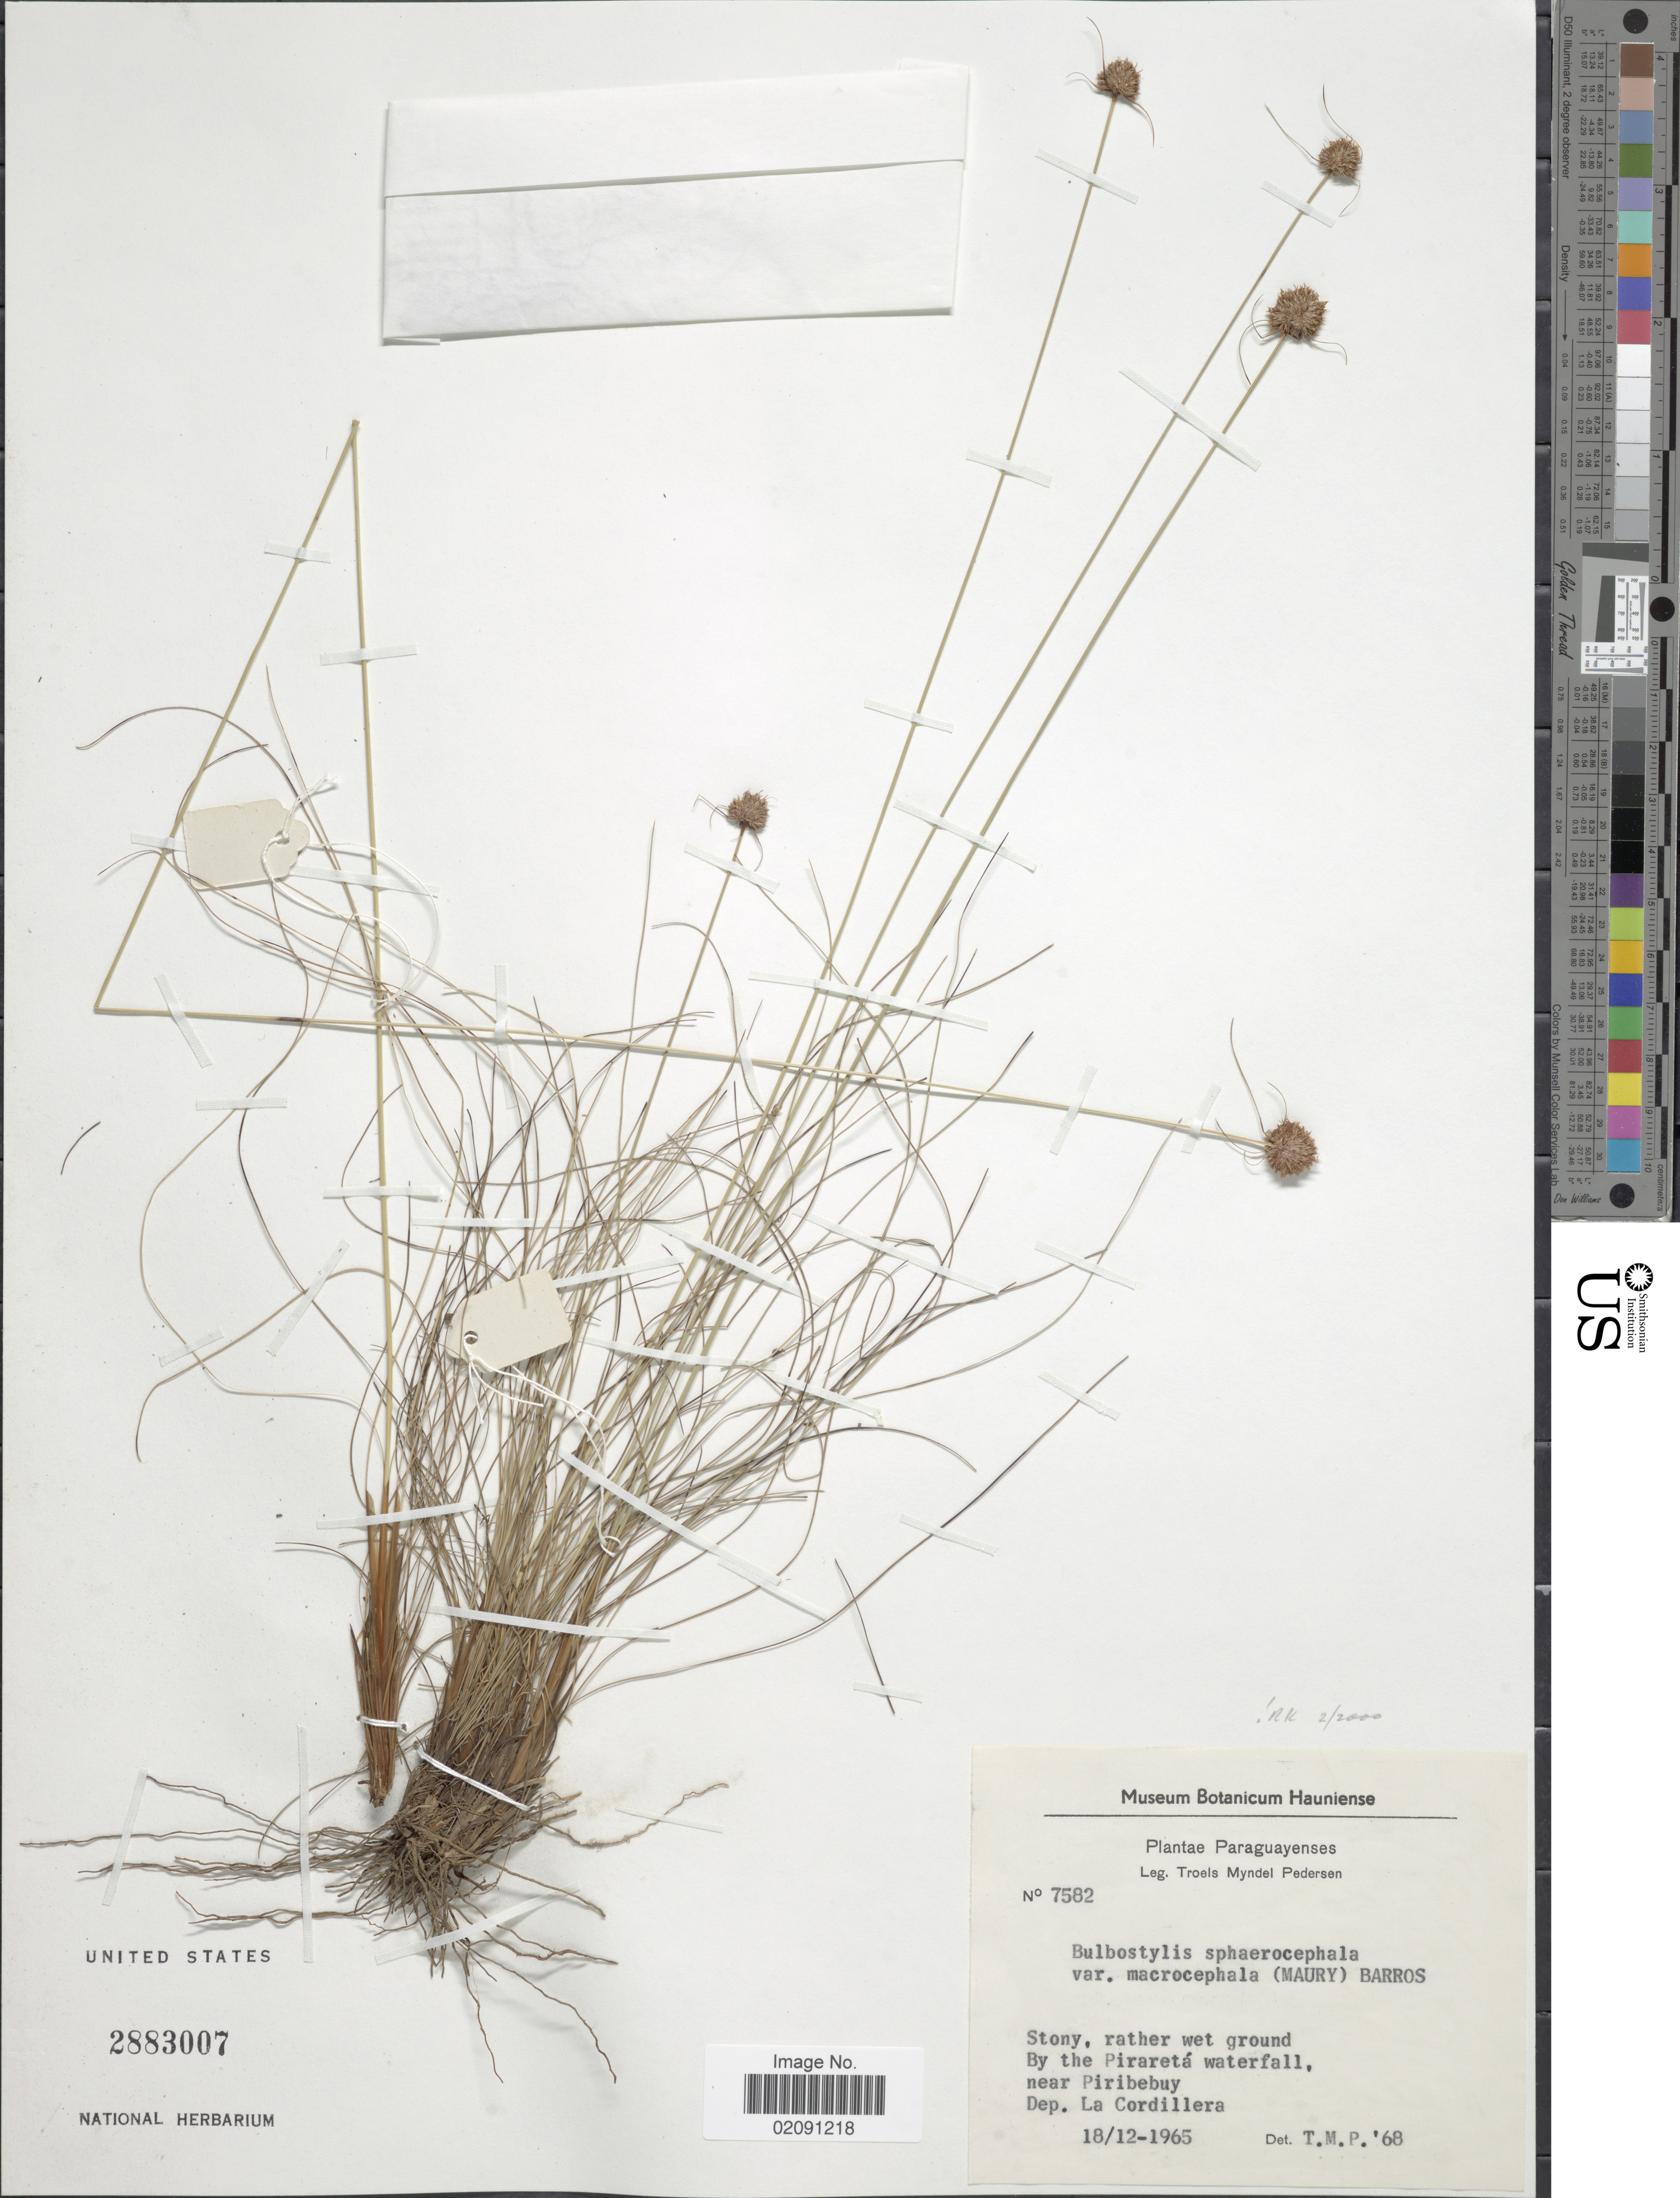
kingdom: Plantae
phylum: Tracheophyta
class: Liliopsida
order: Poales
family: Cyperaceae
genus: Bulbostylis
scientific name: Bulbostylis sphaerocephala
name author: (Boeckeler) Lindm.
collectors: T. Pederson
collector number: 7582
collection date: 1965-12-18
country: Paraguay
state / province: Cordillera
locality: Pirareta waterfall, near Piribebuy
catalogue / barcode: US 2883007